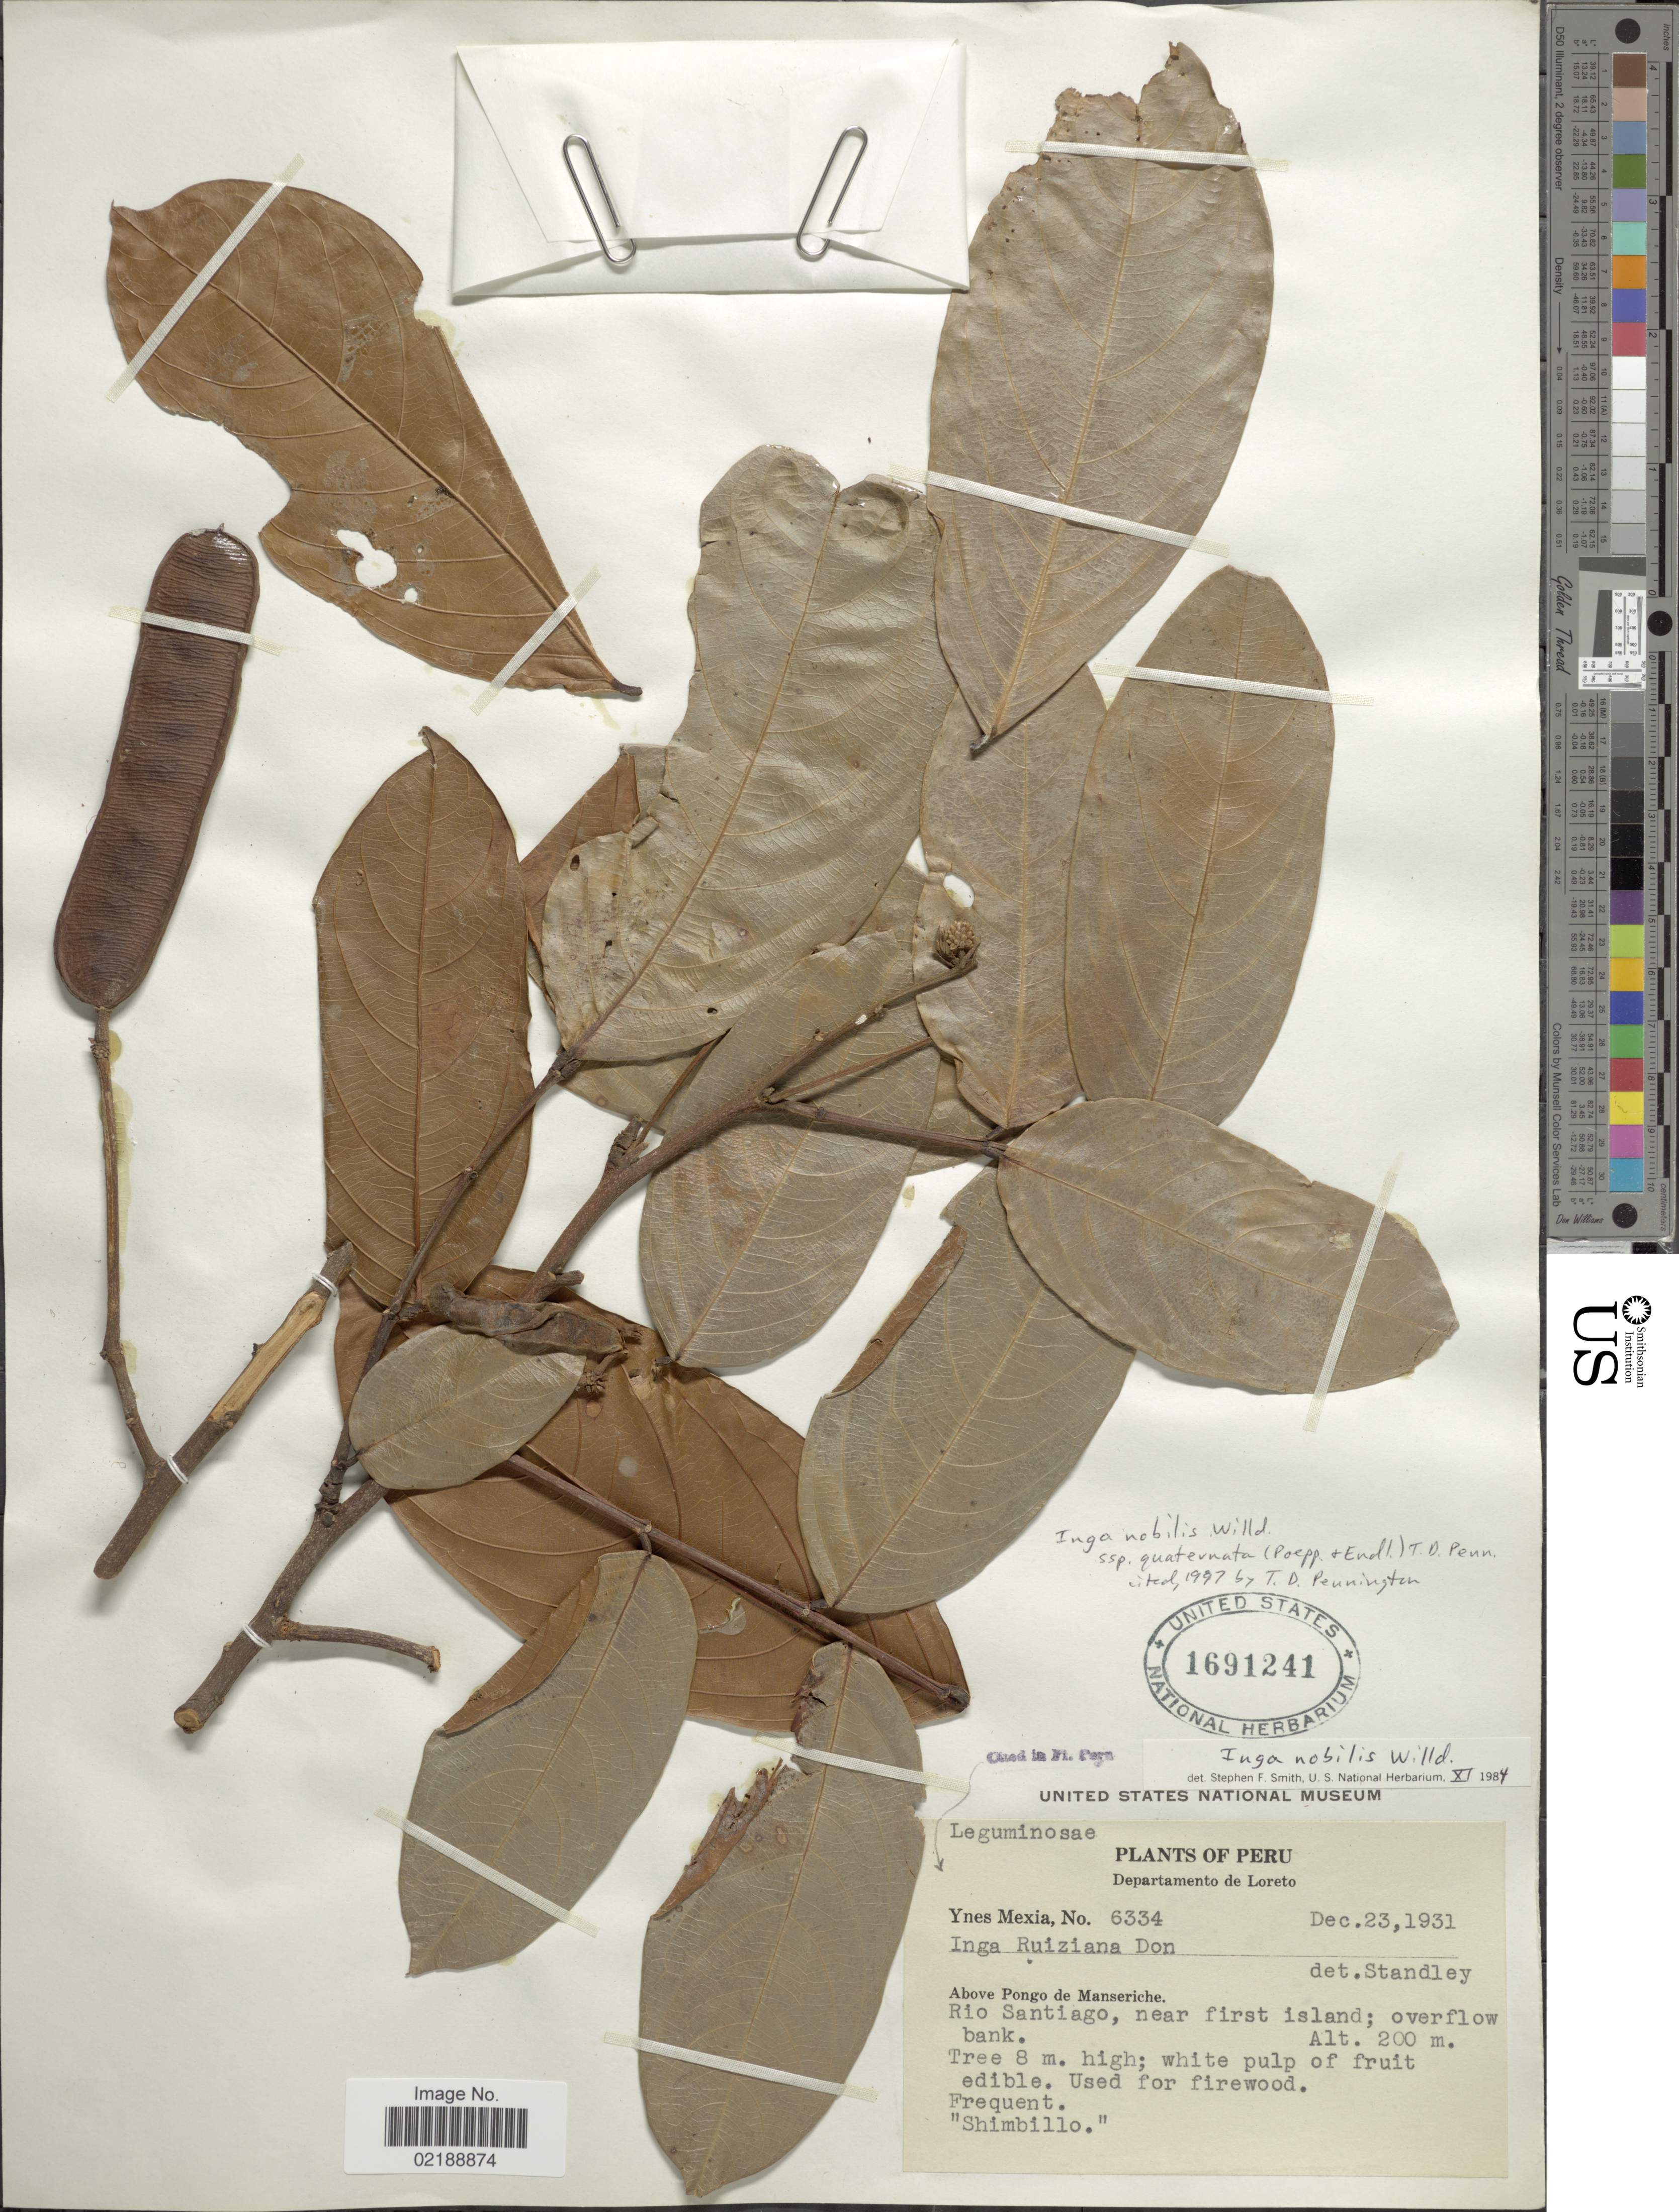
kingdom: Plantae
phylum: Tracheophyta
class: Magnoliopsida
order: Fabales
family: Fabaceae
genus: Inga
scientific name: Inga nobilis subsp. quaternata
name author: (Poepp. & Endl.) T.D. Penn.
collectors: Y. Mexia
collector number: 6334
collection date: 1931-12-23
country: Peru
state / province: Loreto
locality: Departamento de Loreto, Above Pongo de Manseriche. Rio Santiago, near first island; overlow bank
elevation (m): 200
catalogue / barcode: US 1691241